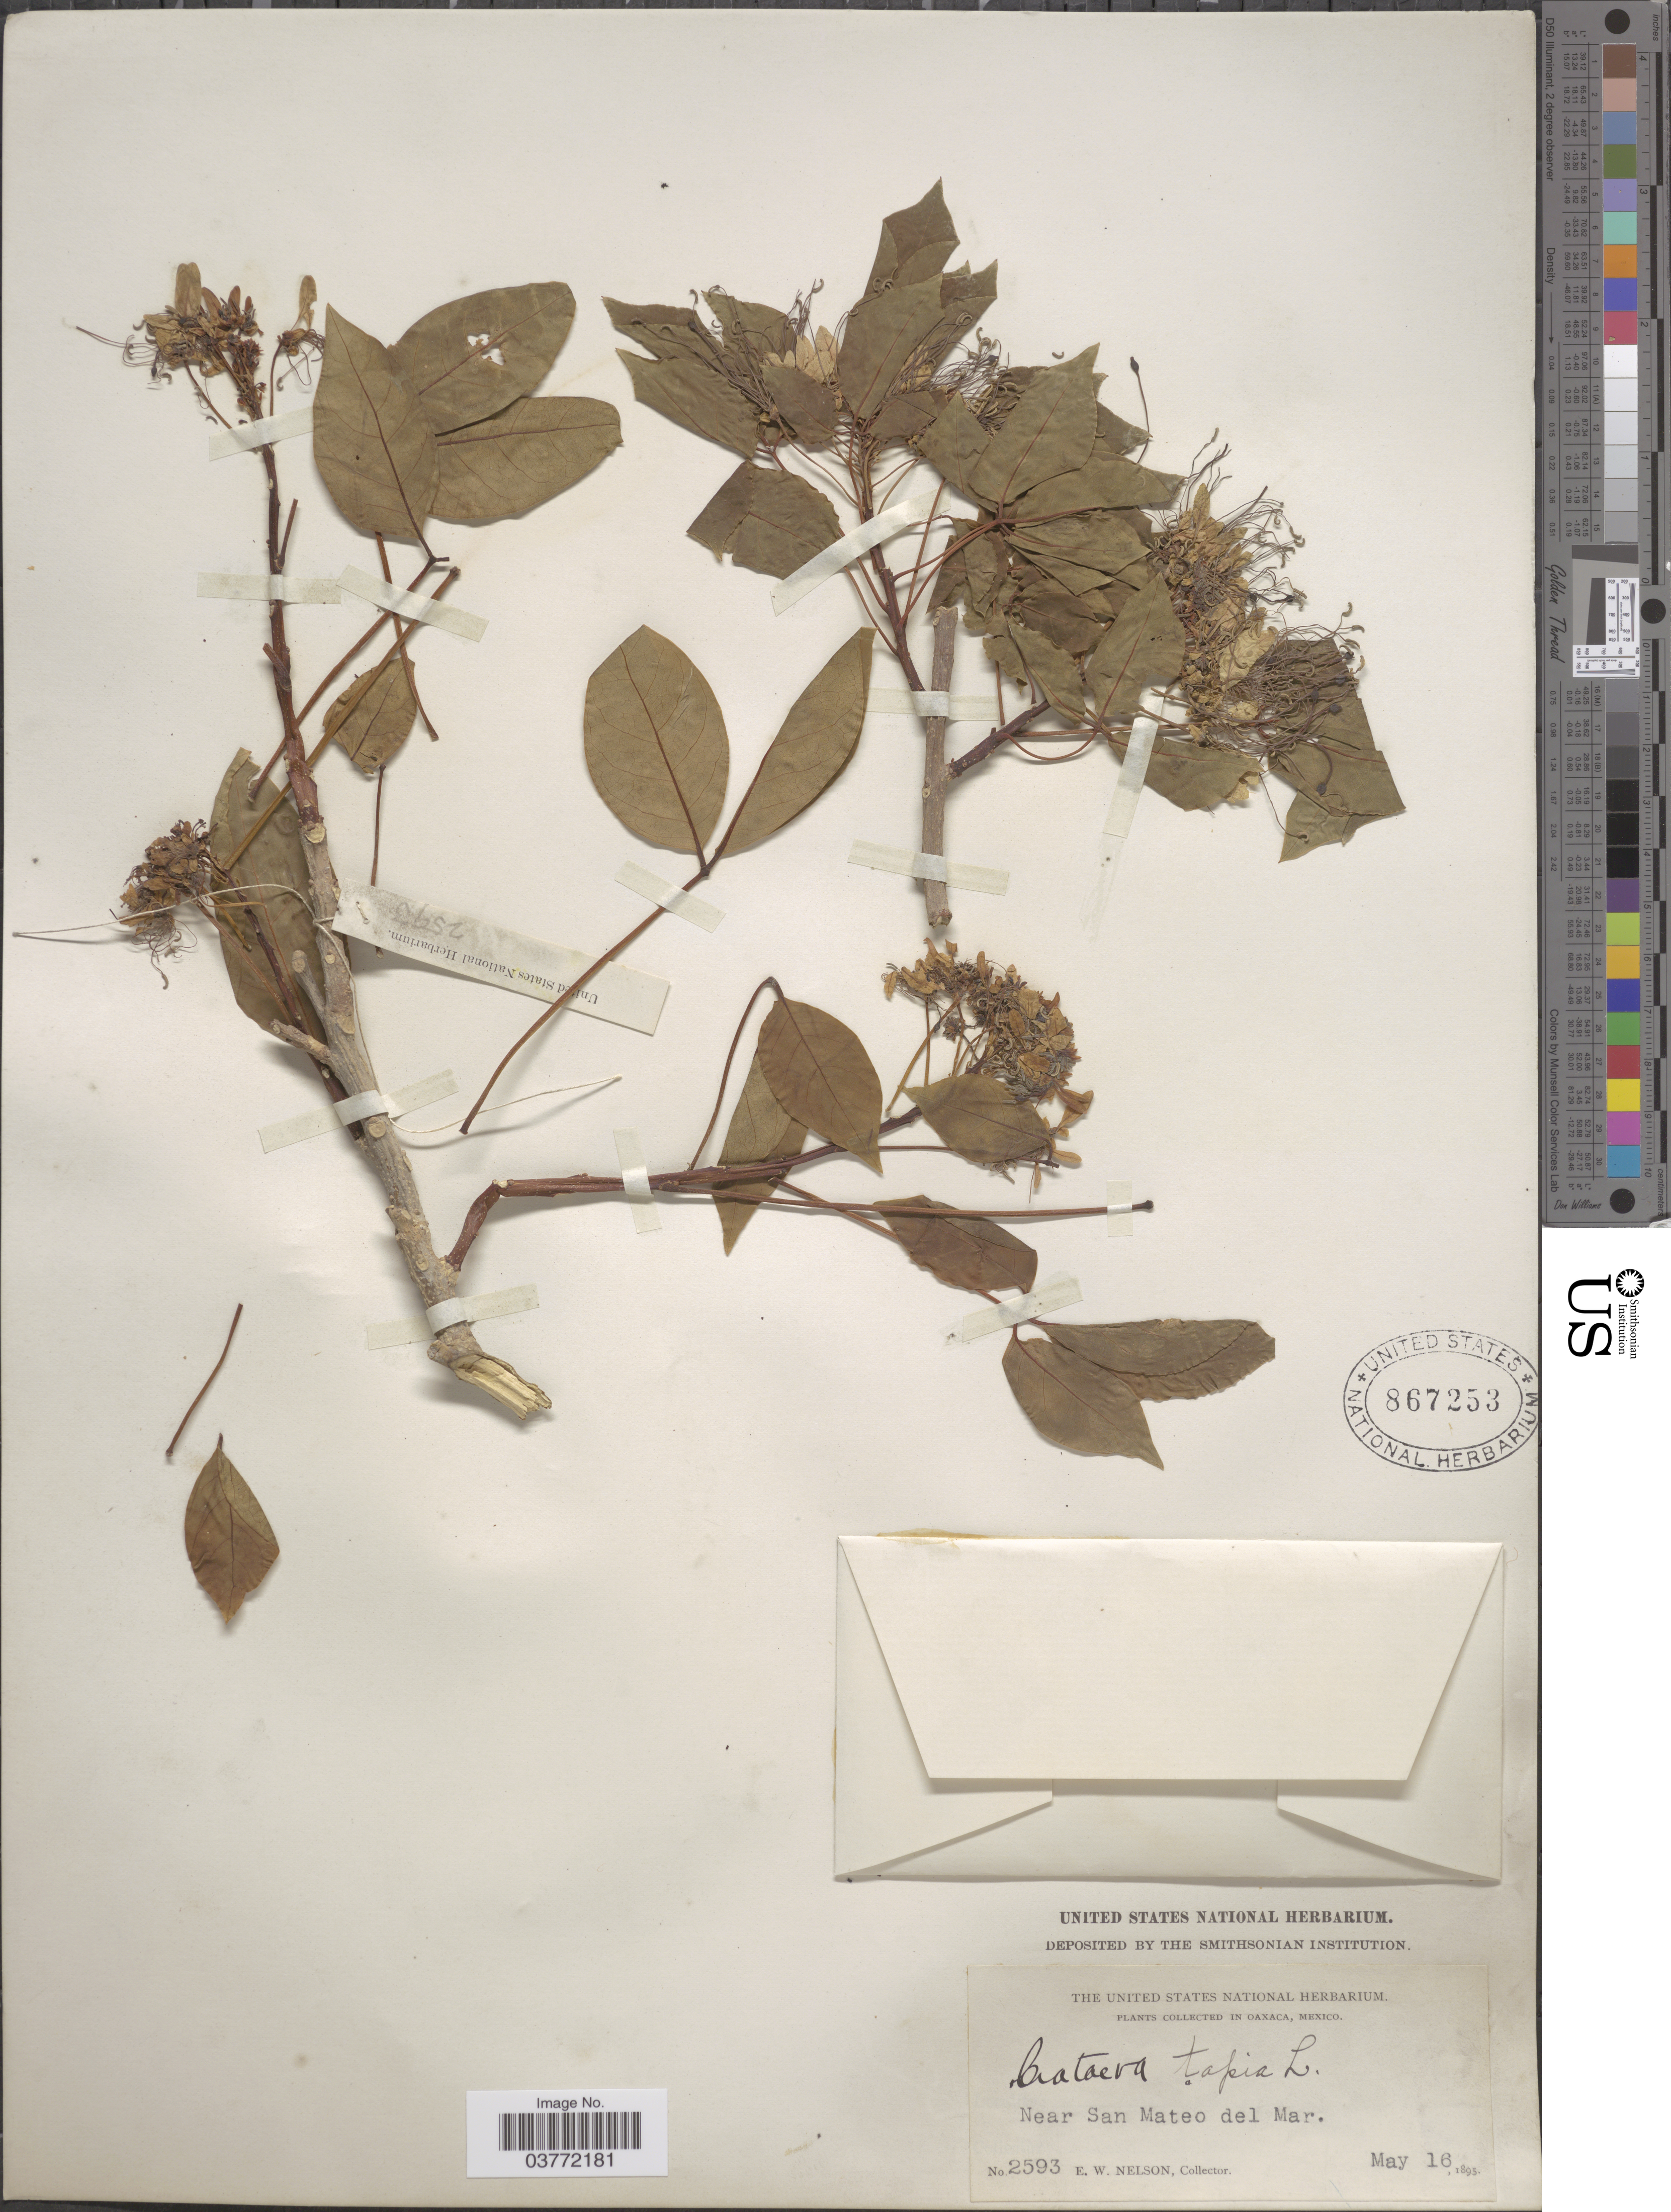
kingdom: Plantae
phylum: Tracheophyta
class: Magnoliopsida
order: Brassicales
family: Capparaceae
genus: Crateva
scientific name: Crateva tapia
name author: L.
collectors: E. W. Nelson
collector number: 2593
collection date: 1895-05-16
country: Mexico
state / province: Oaxaca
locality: Near San Mateo del Mar.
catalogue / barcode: US 867253